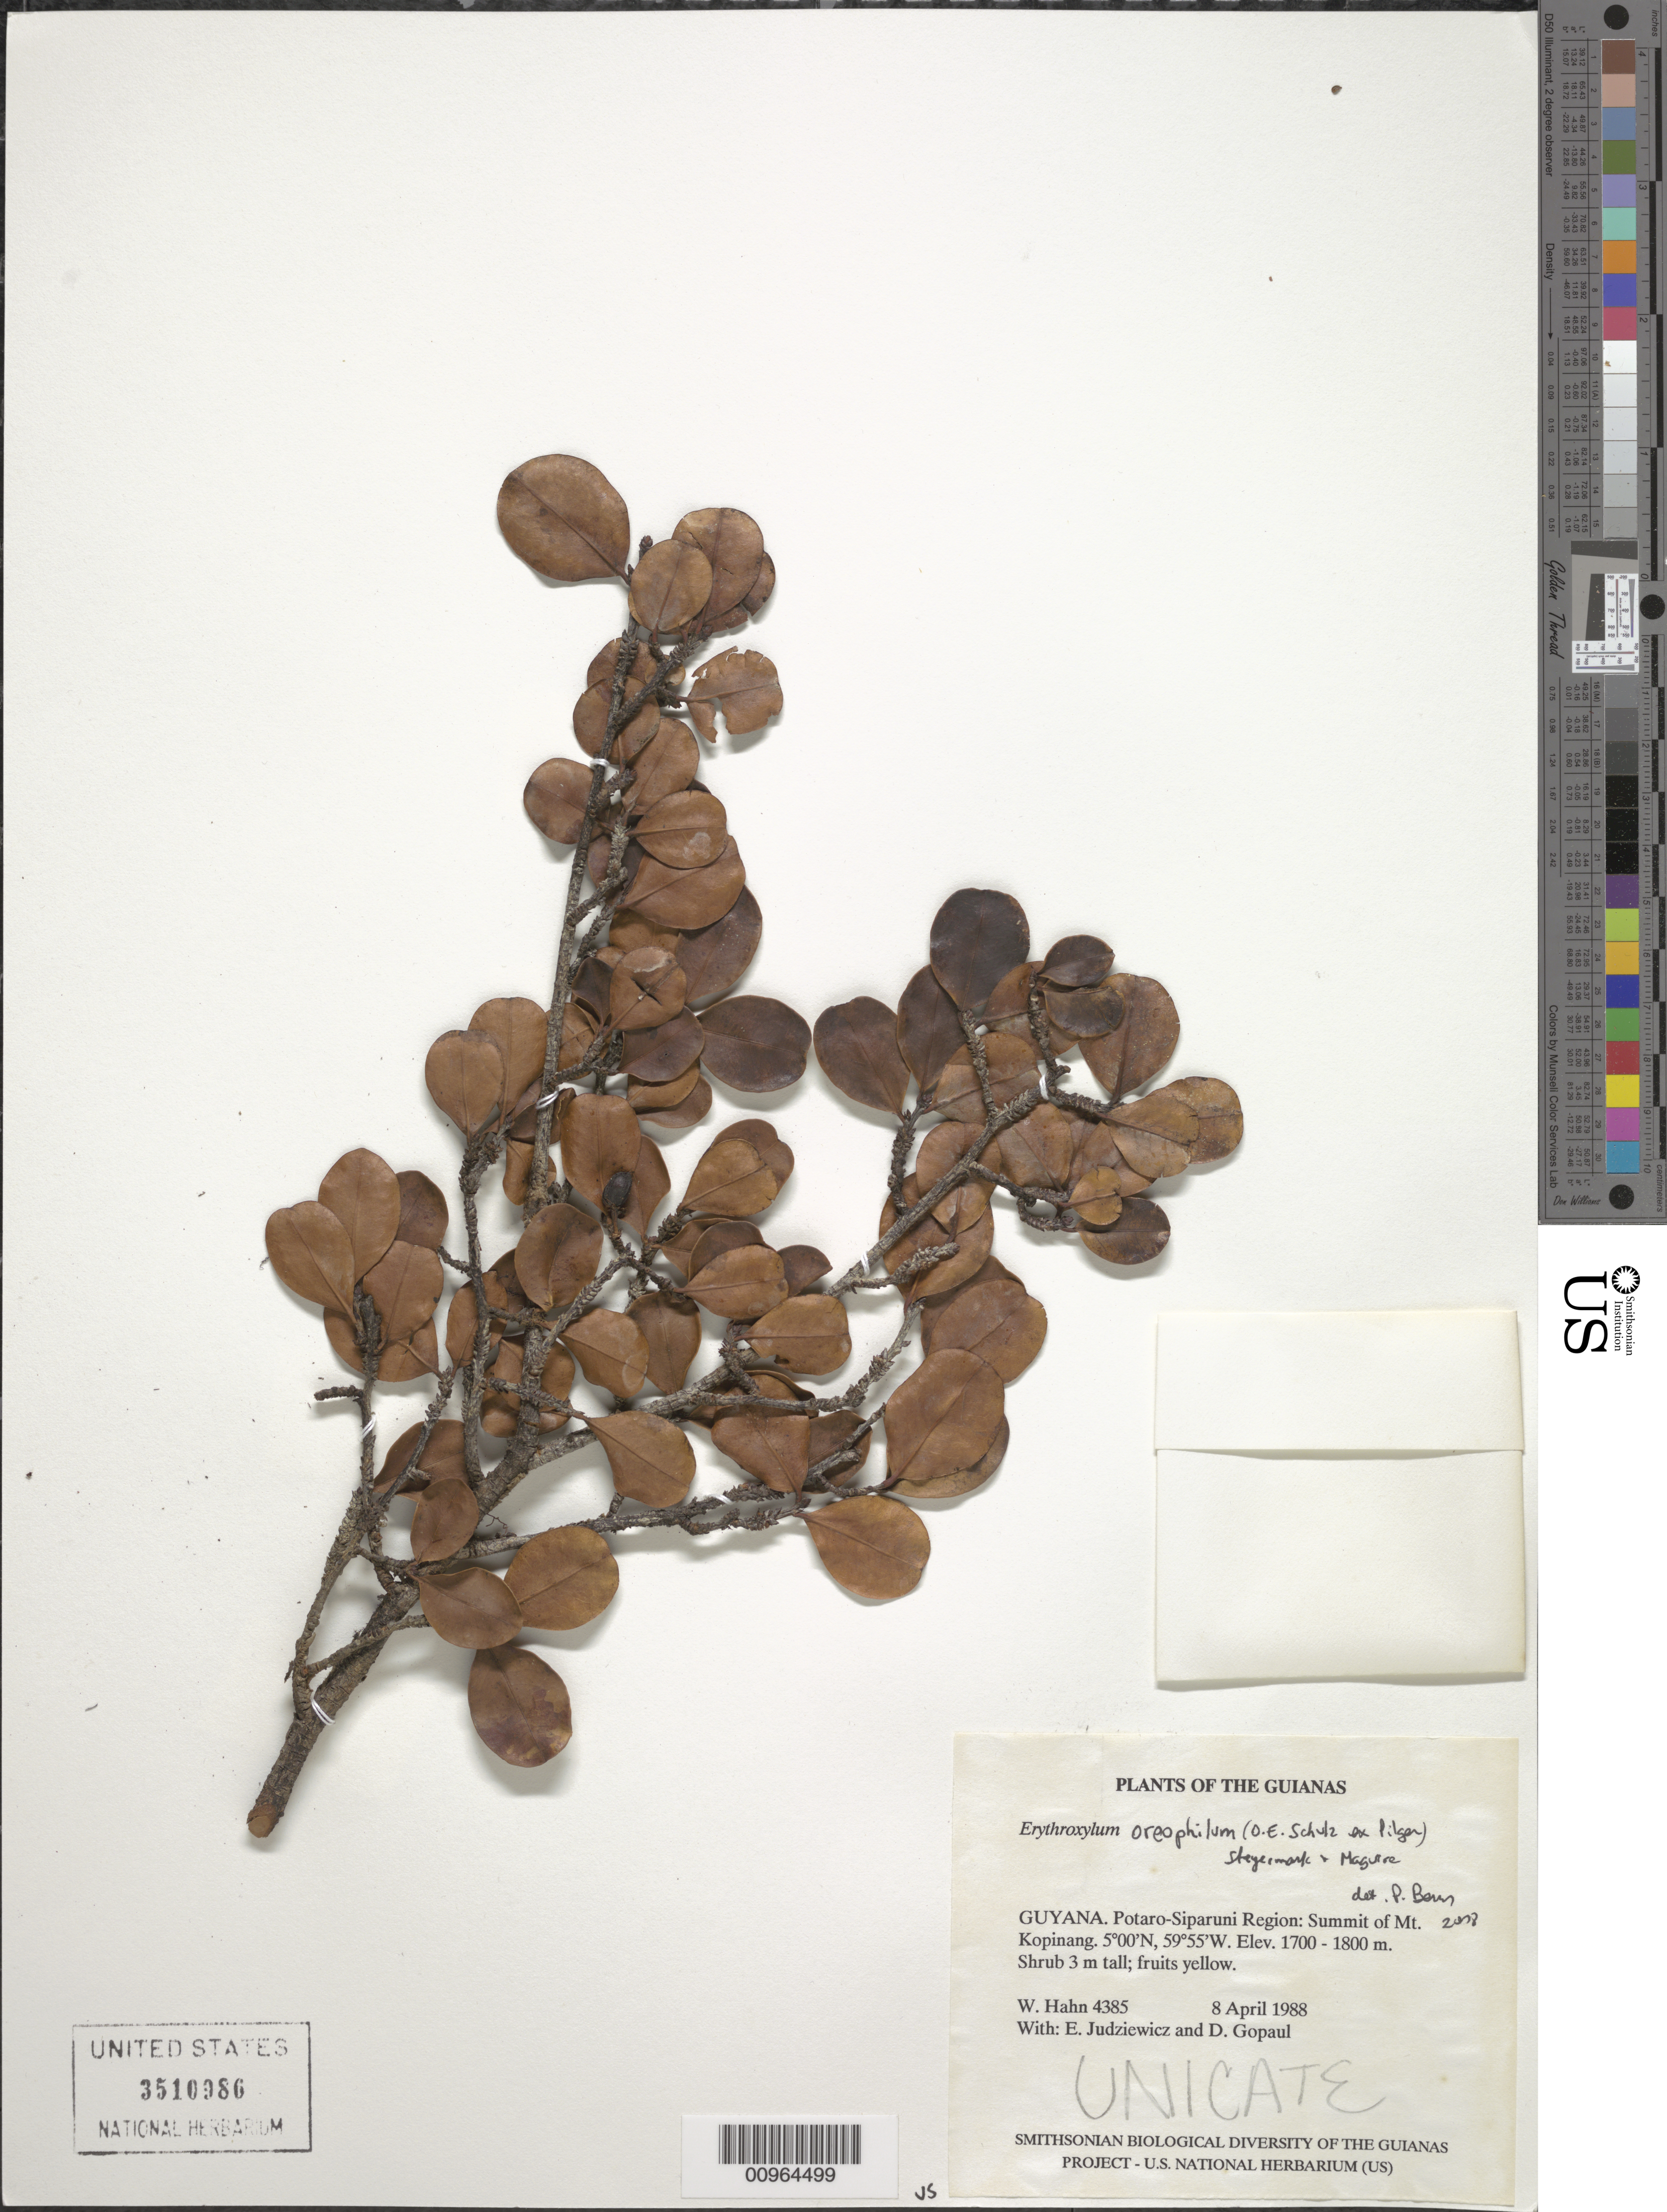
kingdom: Plantae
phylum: Tracheophyta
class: Magnoliopsida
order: Malpighiales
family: Erythroxylaceae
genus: Erythroxylum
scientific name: Erythroxylum oreophilum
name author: (O.E. Schulz ex Pilg.) Steyerm. & Maguire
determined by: Berry, P. E., (WIS), University of Wisconsin - Madison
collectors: W. Hahn, E. J. Judziewicz & D. Gopaul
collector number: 4385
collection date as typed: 8 April 1988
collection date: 1988-04-08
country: Guyana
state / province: Potaro-Siparuni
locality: Summit of Mt. Kopinang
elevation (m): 1700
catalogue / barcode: US 3510986